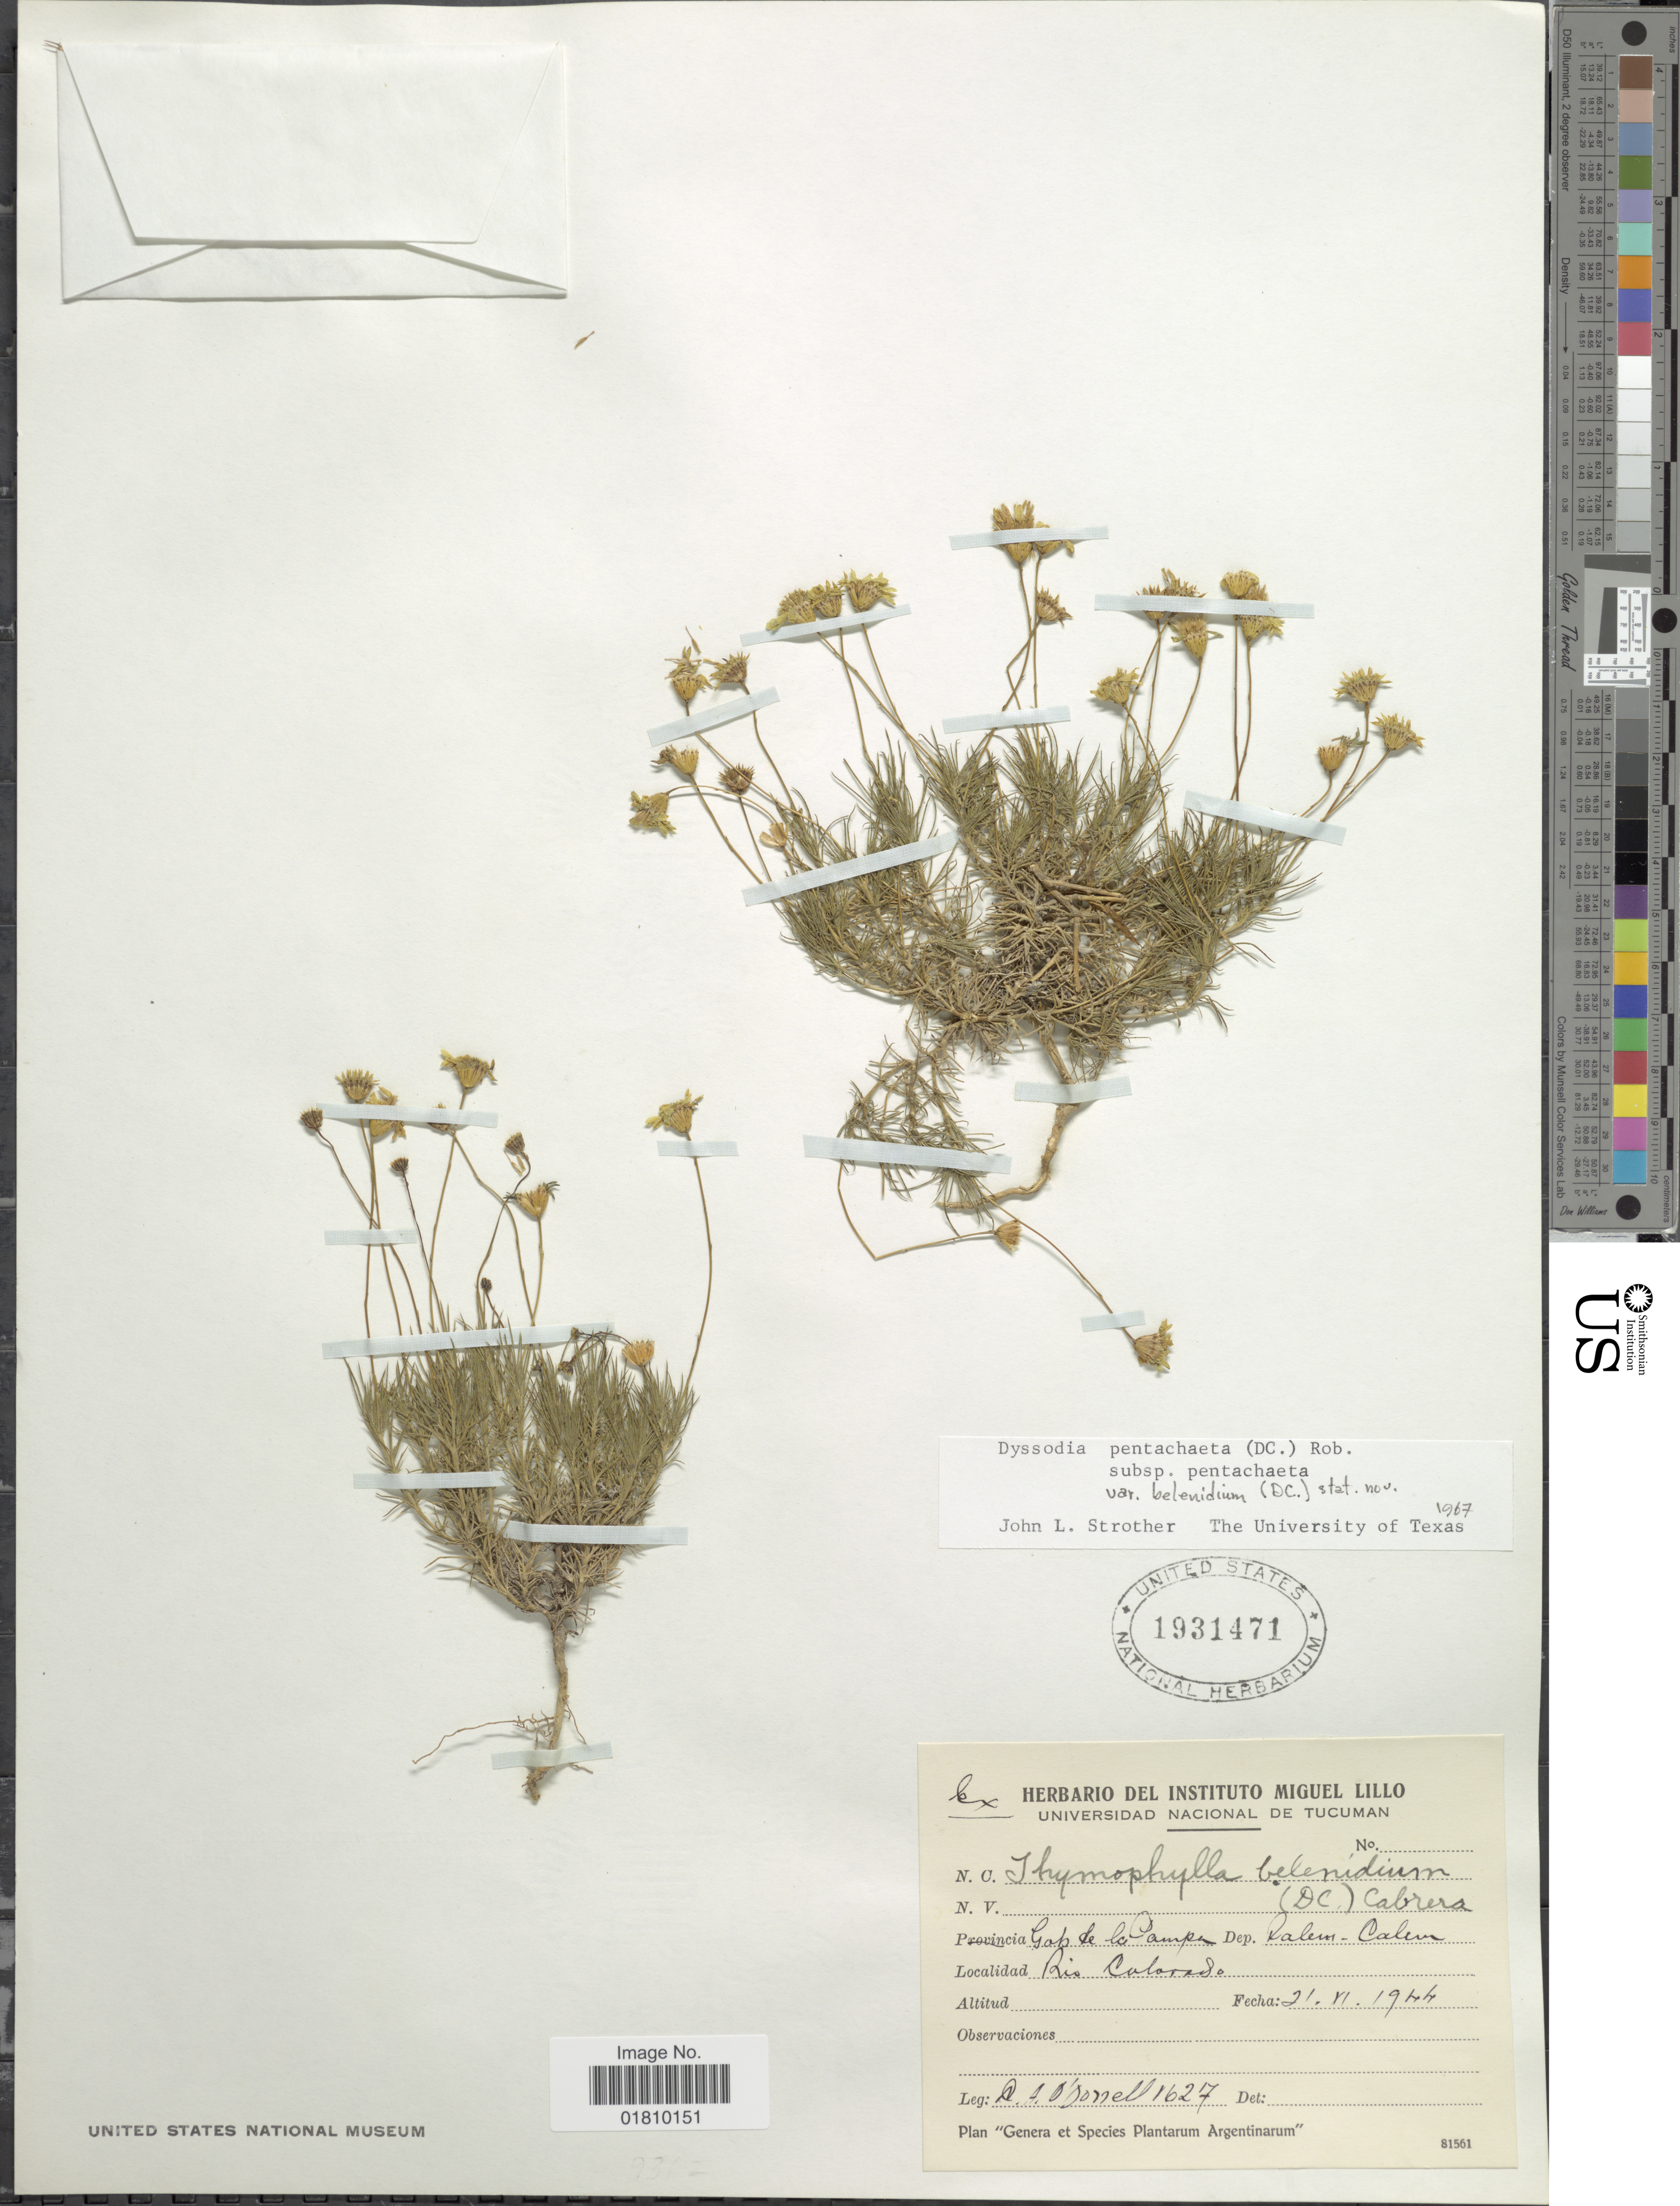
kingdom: Plantae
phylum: Tracheophyta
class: Magnoliopsida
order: Asterales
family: Asteraceae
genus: Thymophylla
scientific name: Thymophylla pentachaeta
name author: (DC.) Small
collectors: C. O'Donell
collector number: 1627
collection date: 1944-11-21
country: Argentina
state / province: La Pampa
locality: Gab de la Pampa, Dep.Caleu-Caleu, Rio Colorado.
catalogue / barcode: US 1931471